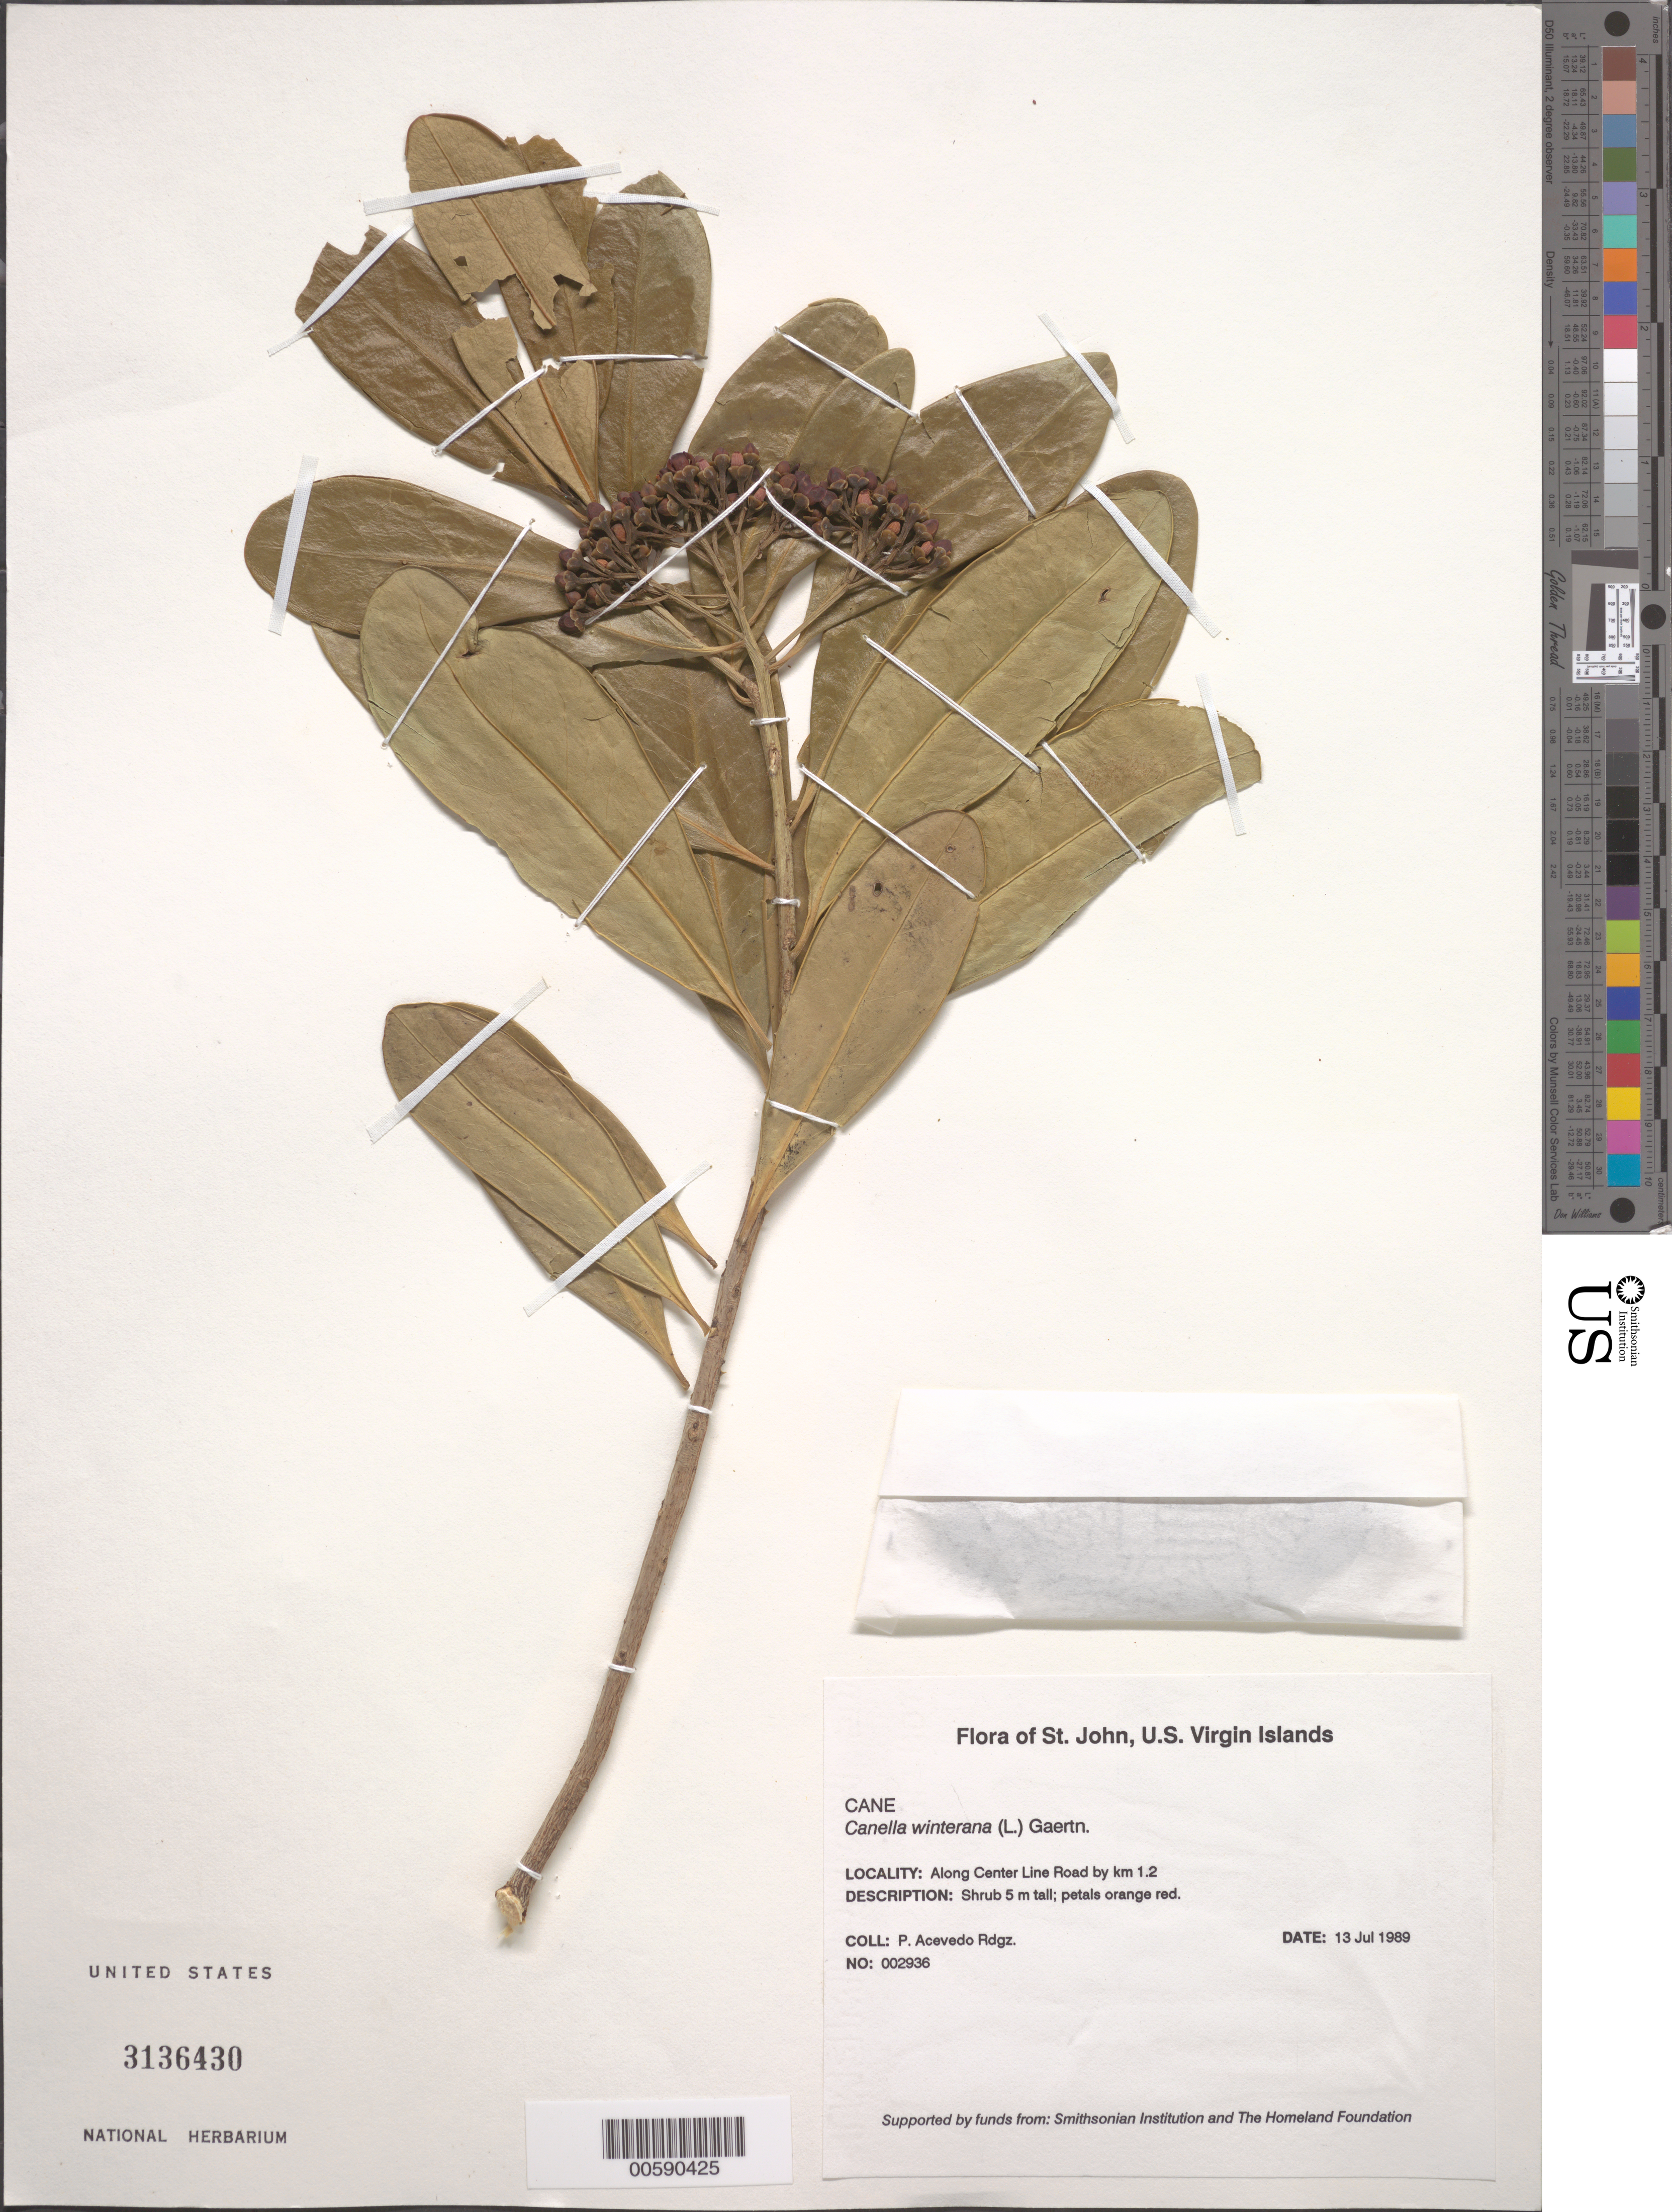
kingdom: Plantae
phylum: Tracheophyta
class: Magnoliopsida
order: Canellales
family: Canellaceae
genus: Canella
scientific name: Canella winterana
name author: (L.) Gaertn.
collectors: P. Acevedo-Rodr., L. Colon & Bobbi Angell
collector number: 2936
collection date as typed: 13 Jul 1989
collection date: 1989-07-13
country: U.S. Virgin Islands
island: St. John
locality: Along Center Line Road by km 1.2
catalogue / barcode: US 3136430